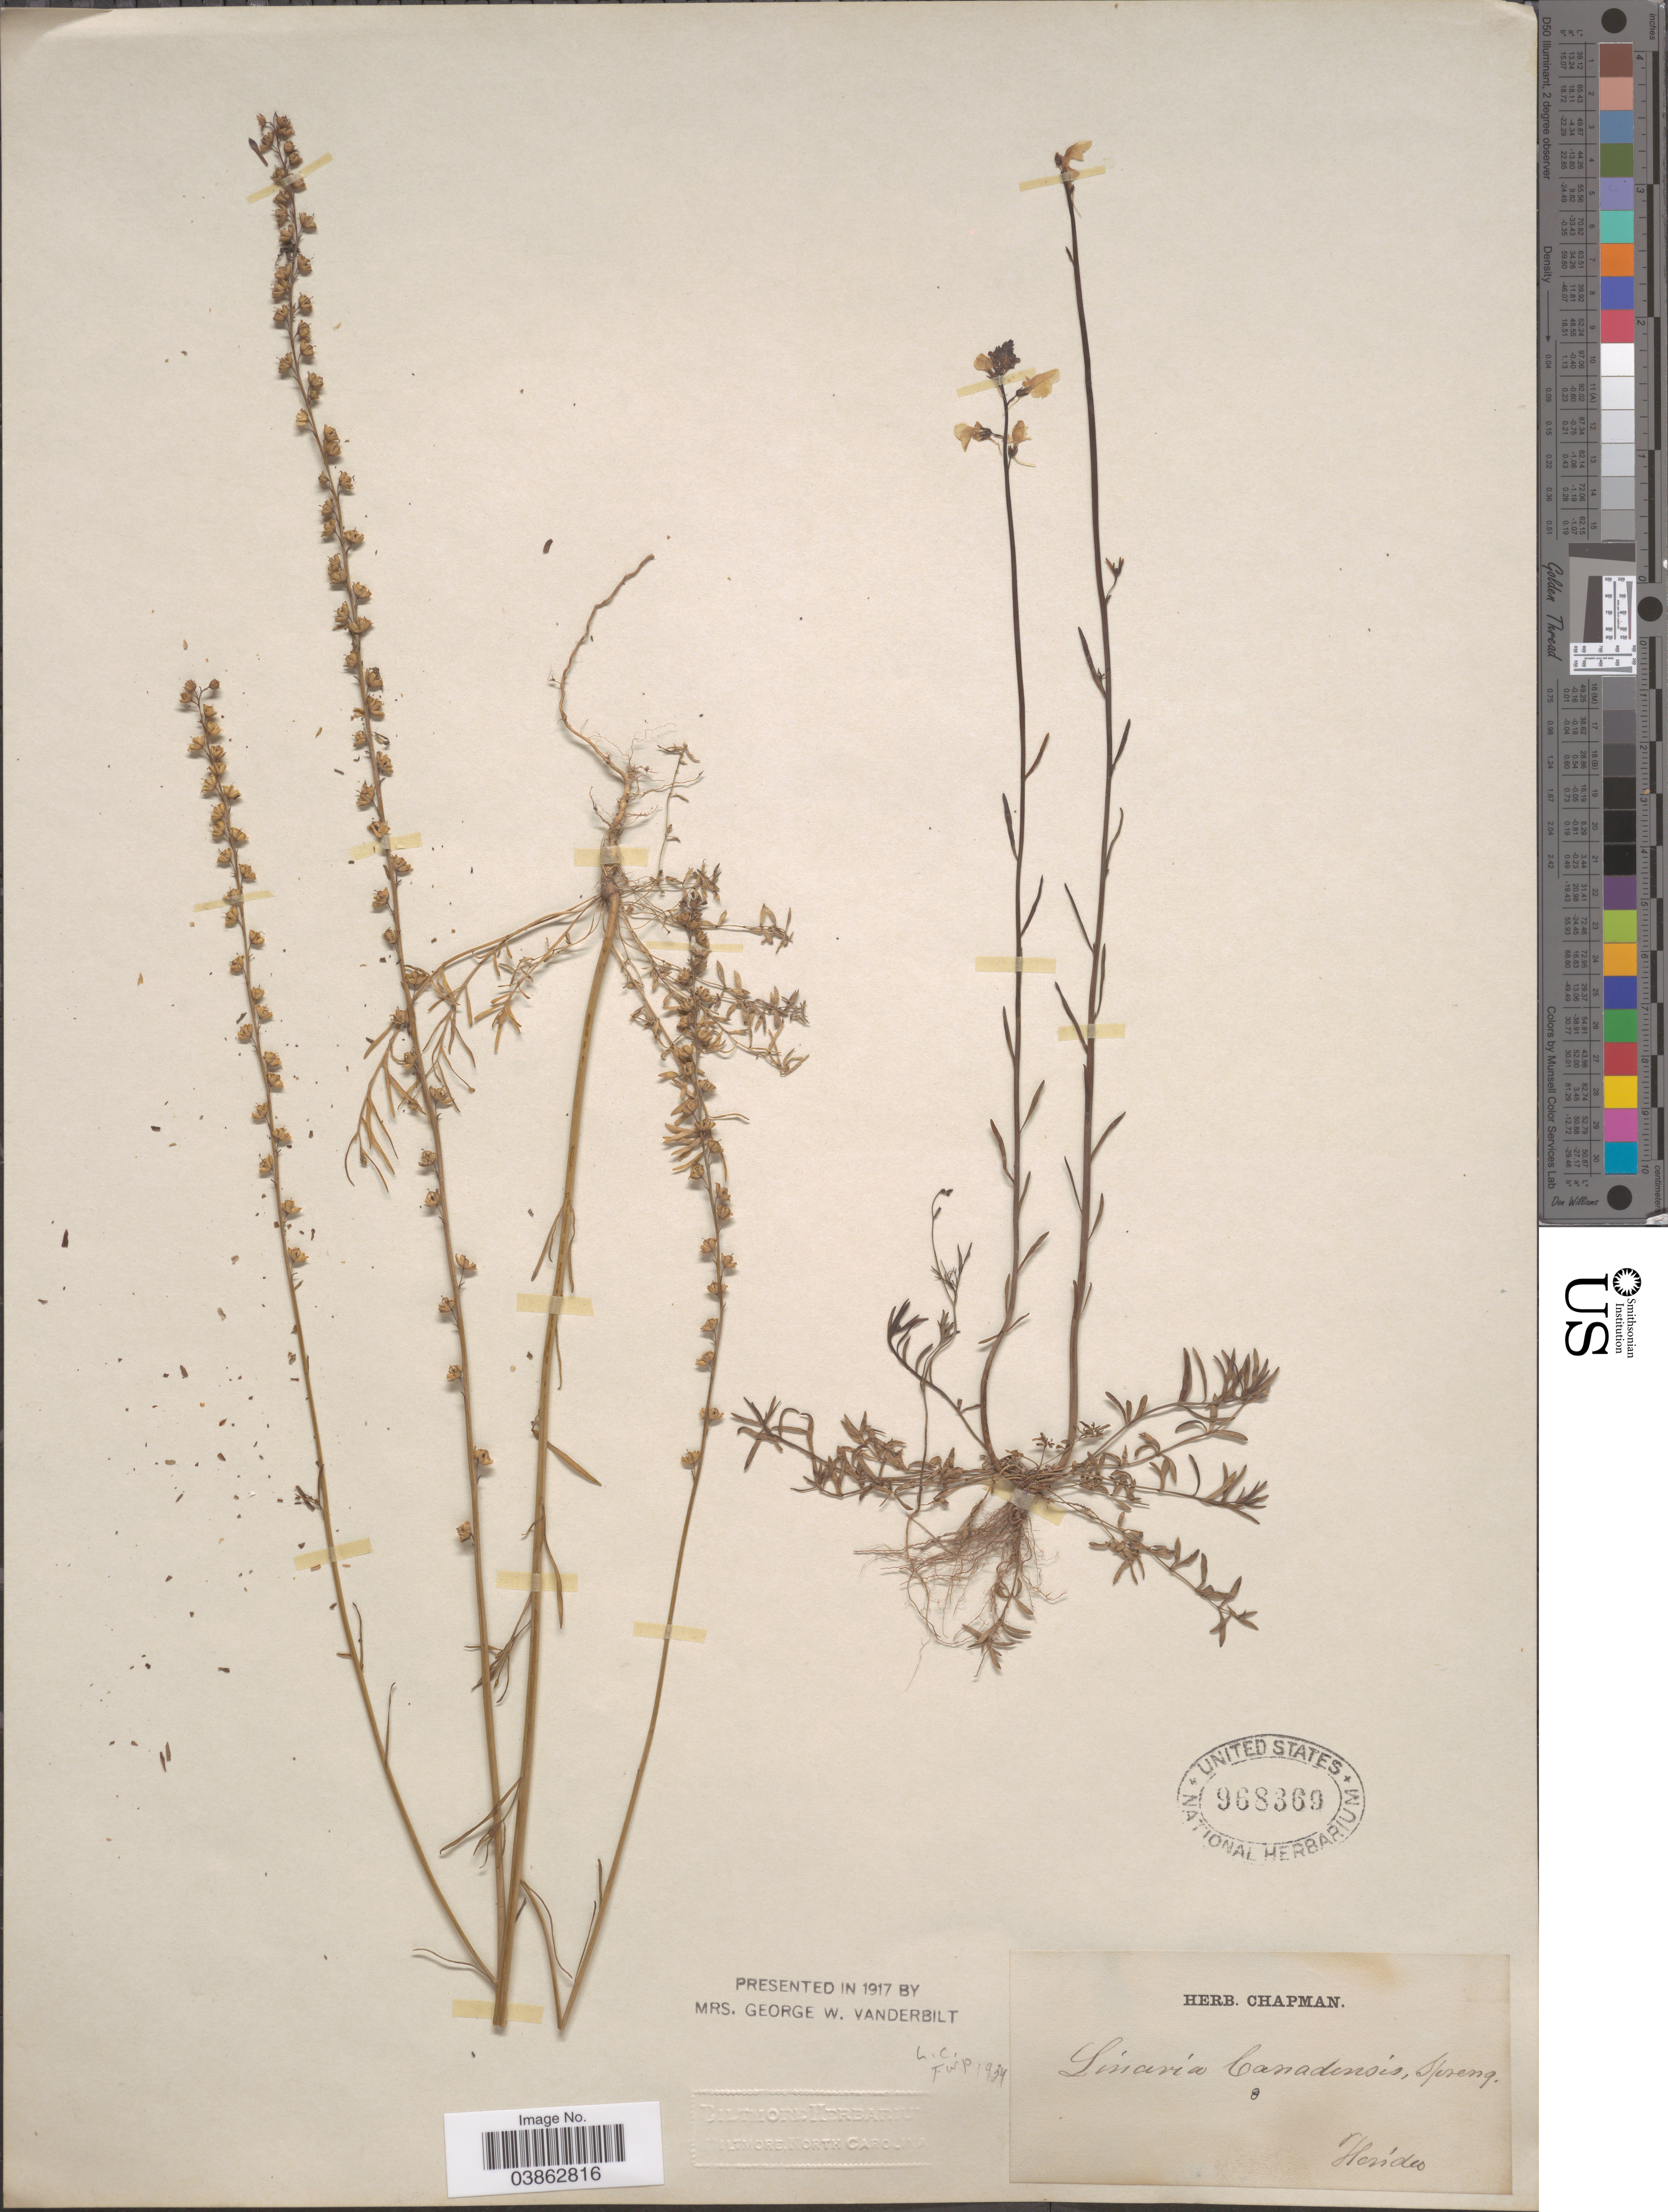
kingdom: Plantae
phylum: Tracheophyta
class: Magnoliopsida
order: Lamiales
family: Plantaginaceae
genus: Linaria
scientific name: Linaria canadensis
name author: (L.) Dum. Cours.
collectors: ex herb. Chapman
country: United States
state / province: Florida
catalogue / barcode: US 968369